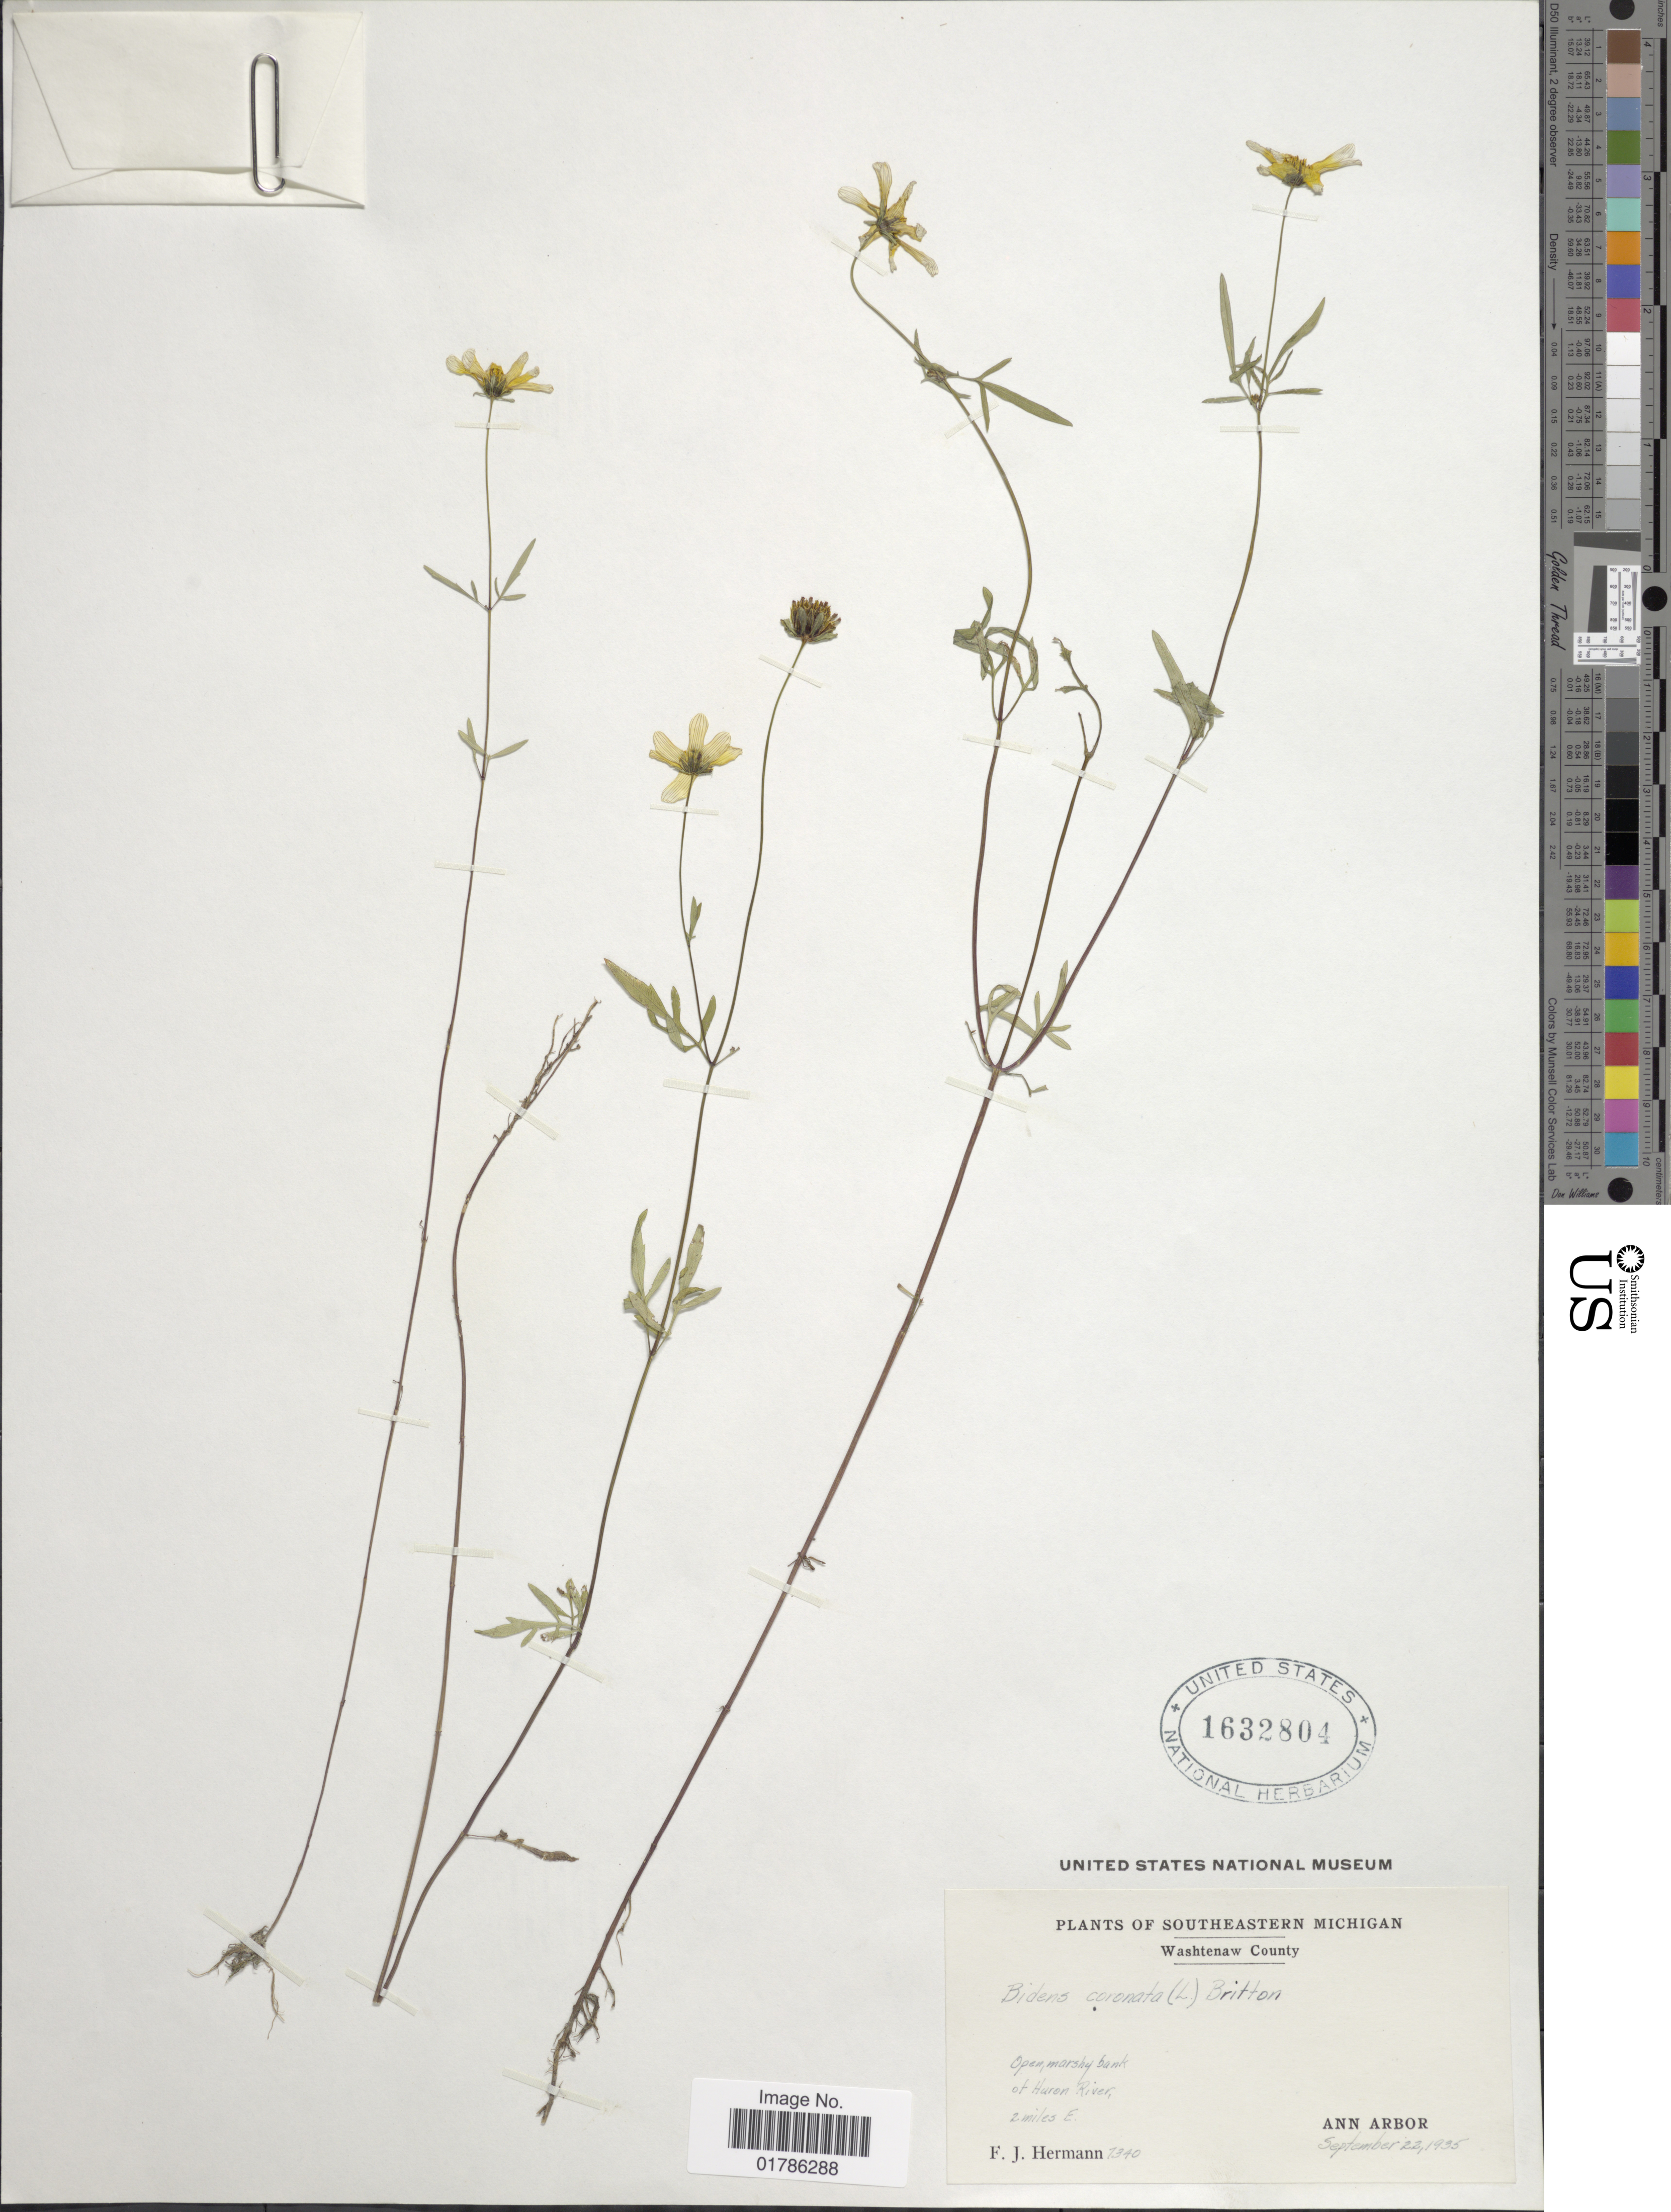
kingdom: Plantae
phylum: Tracheophyta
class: Magnoliopsida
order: Asterales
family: Asteraceae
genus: Bidens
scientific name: Bidens coronata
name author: (L.) Britton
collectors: F. J. Hermann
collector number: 7340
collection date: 1935-09-23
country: United States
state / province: Michigan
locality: Washtenaw County, open, marshy bank of Huron River, 2 miles E., Ann Arbor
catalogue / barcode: US 1632804